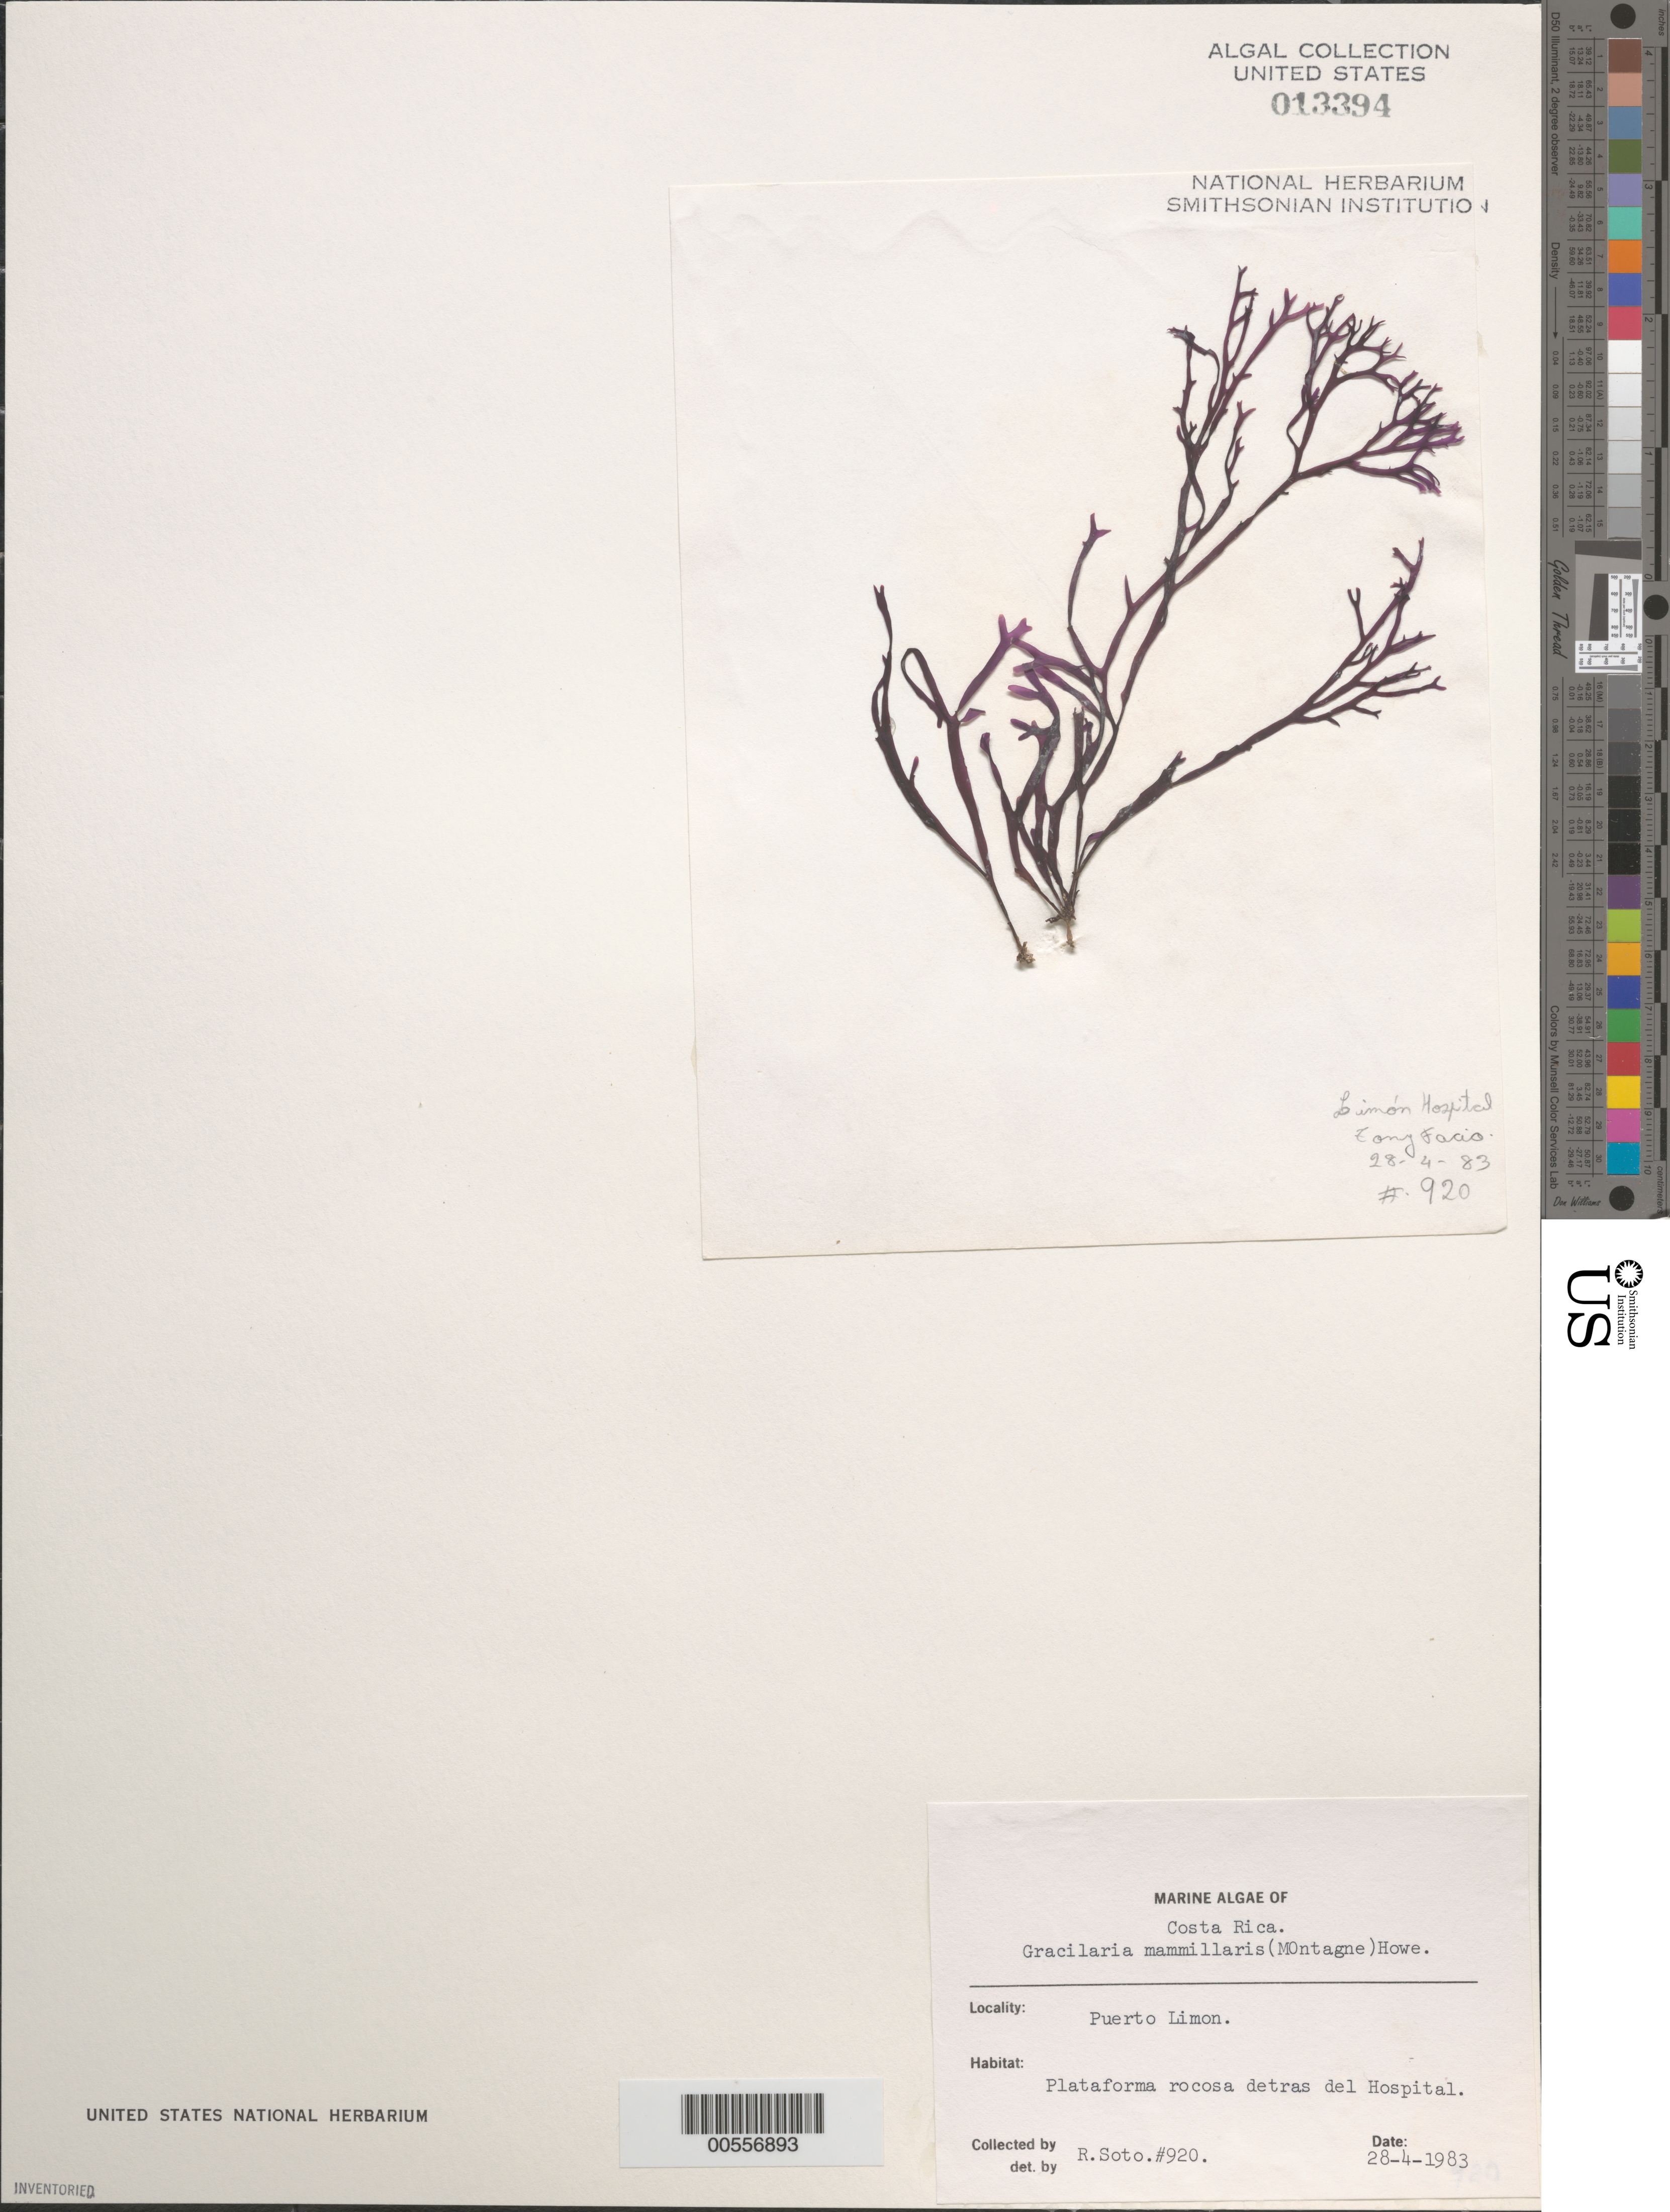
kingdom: Plantae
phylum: Rhodophyta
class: Florideophyceae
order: Gracilariales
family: Gracilariaceae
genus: Gracilaria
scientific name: Gracilaria mammillaris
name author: (Mont.) M. Howe in Britton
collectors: R. Soto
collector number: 920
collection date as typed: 28 Apr 1983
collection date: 1983-04-28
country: Costa Rica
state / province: Limón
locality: Puerto limon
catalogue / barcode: US 13394